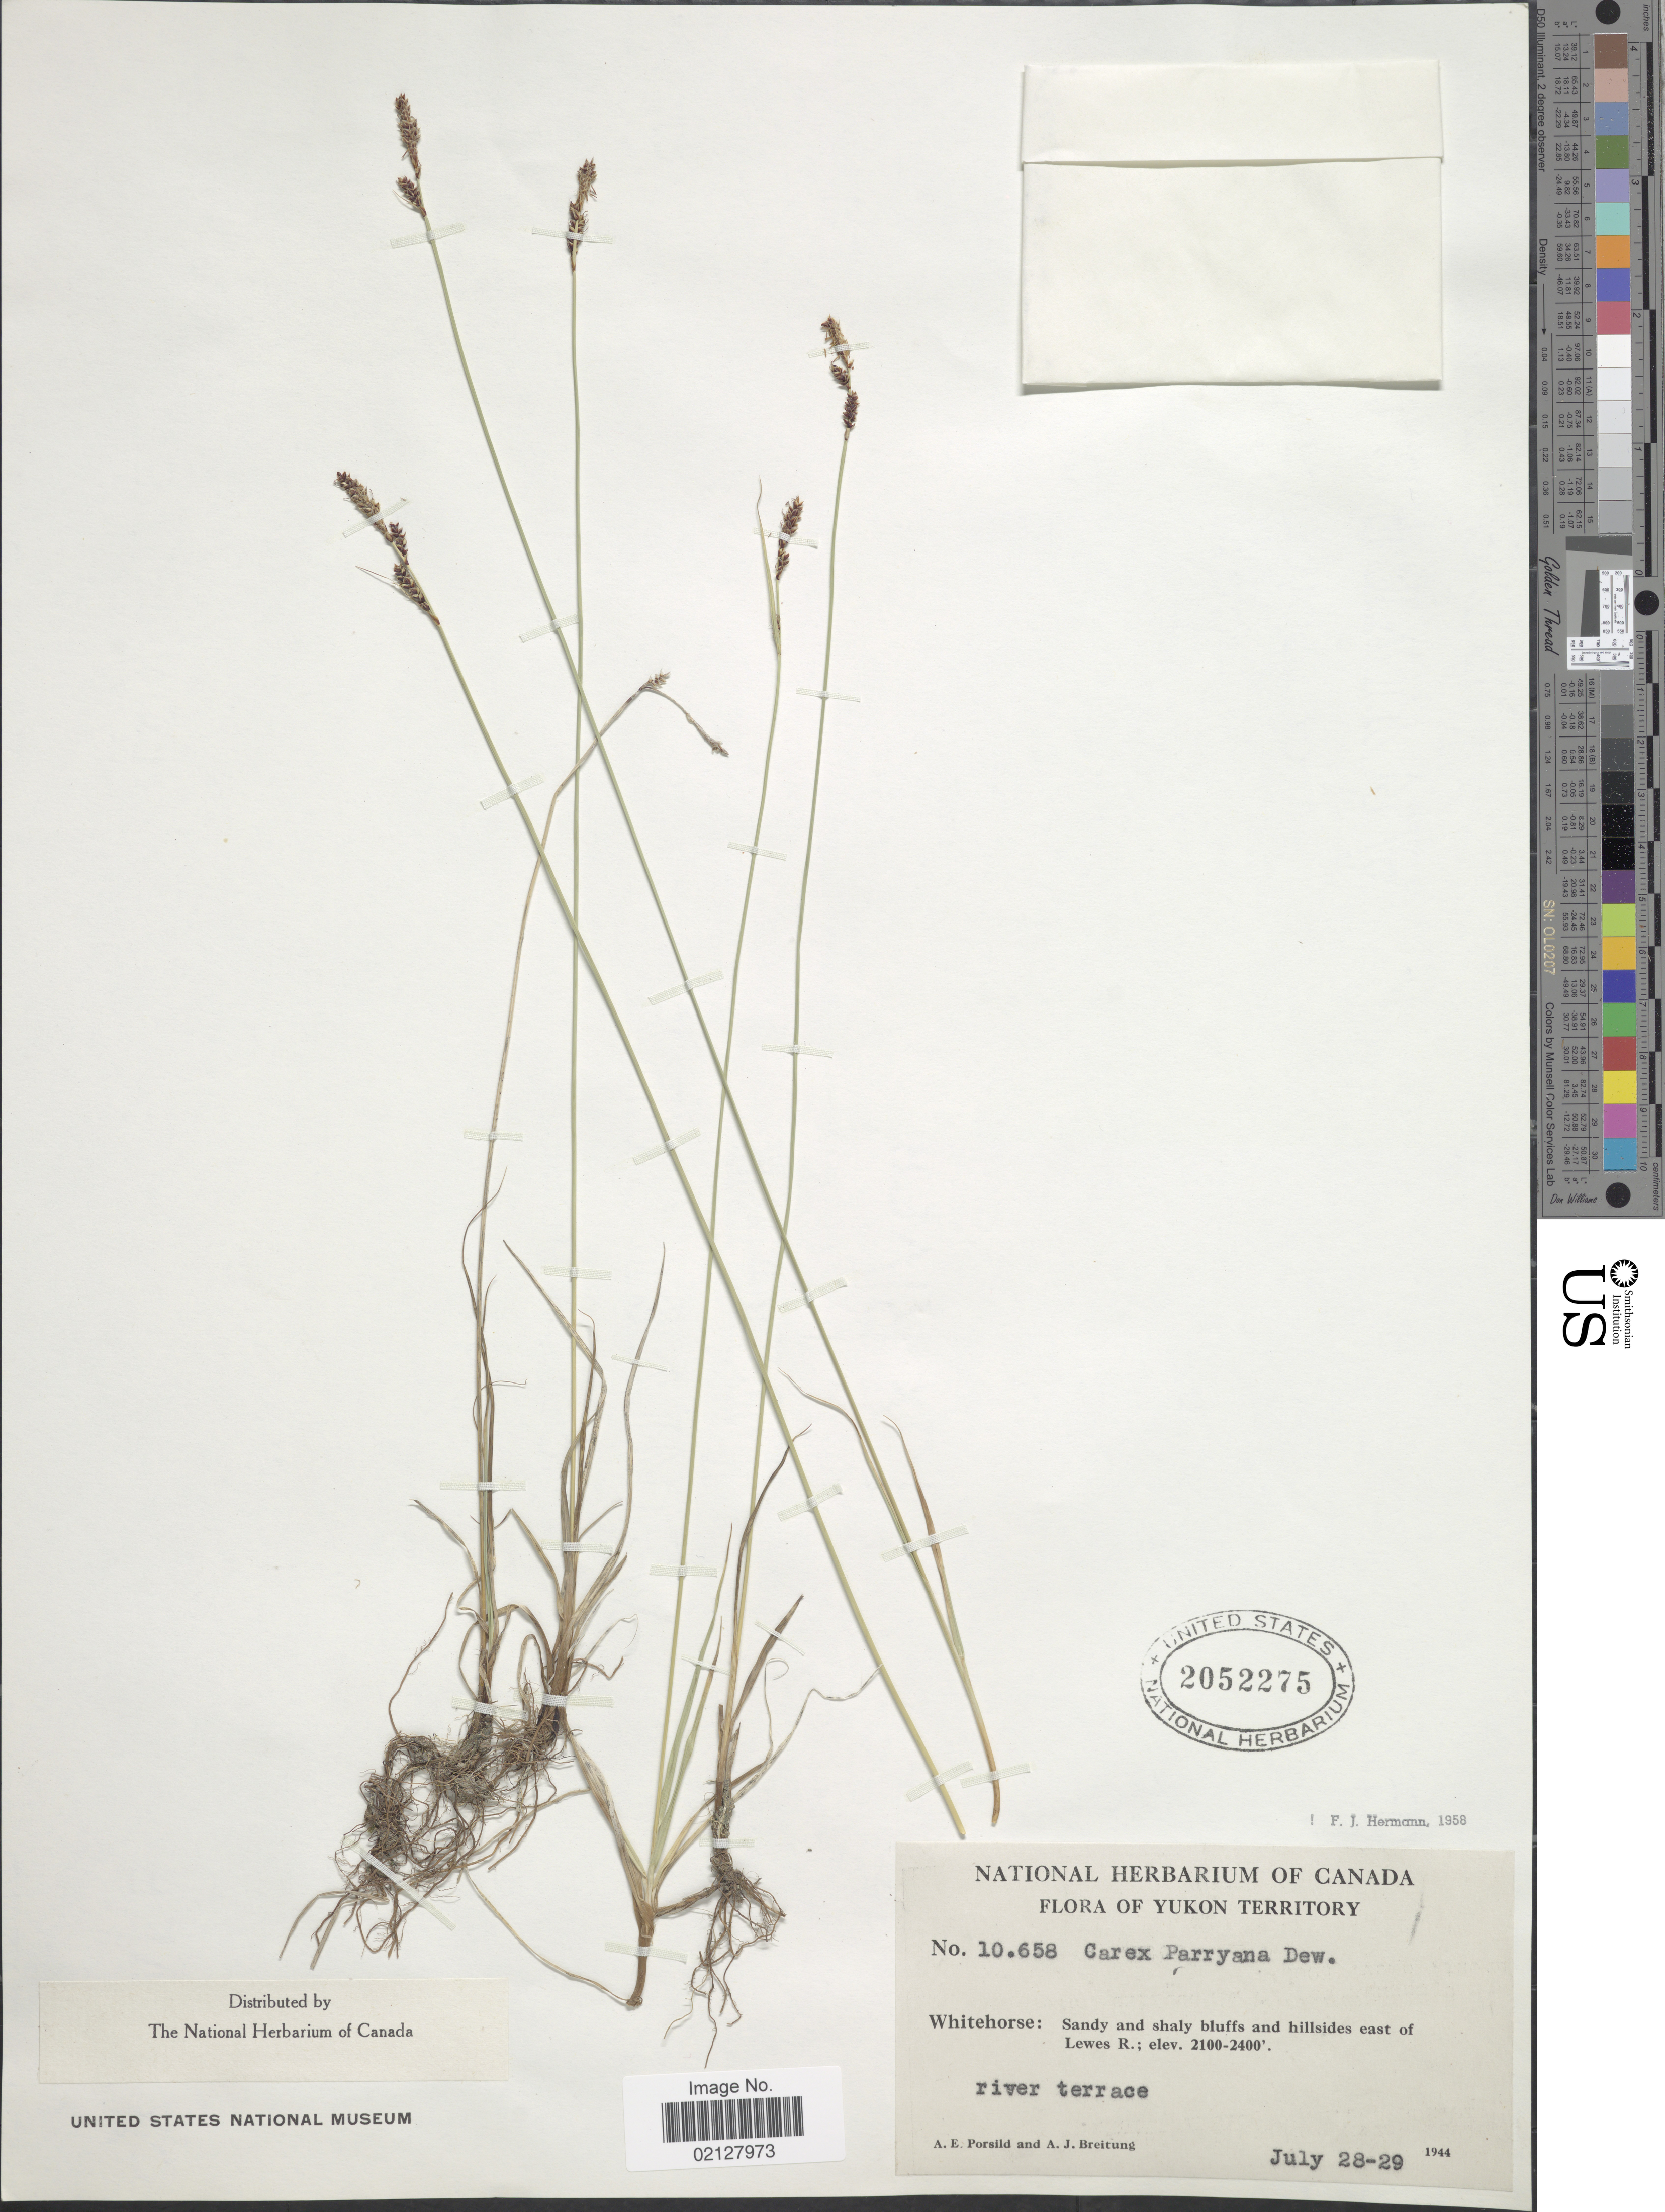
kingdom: Plantae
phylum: Tracheophyta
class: Liliopsida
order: Poales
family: Cyperaceae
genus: Carex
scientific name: Carex parryana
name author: Dewey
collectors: A. E. Porsild & A. Breitung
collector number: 10658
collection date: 1944-07-28/1944-07-29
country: Canada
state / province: Yukon Territory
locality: Whitehorse: Sandy and shaly bluffs and hillsides east of Lewes R.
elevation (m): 640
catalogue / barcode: US 2052275